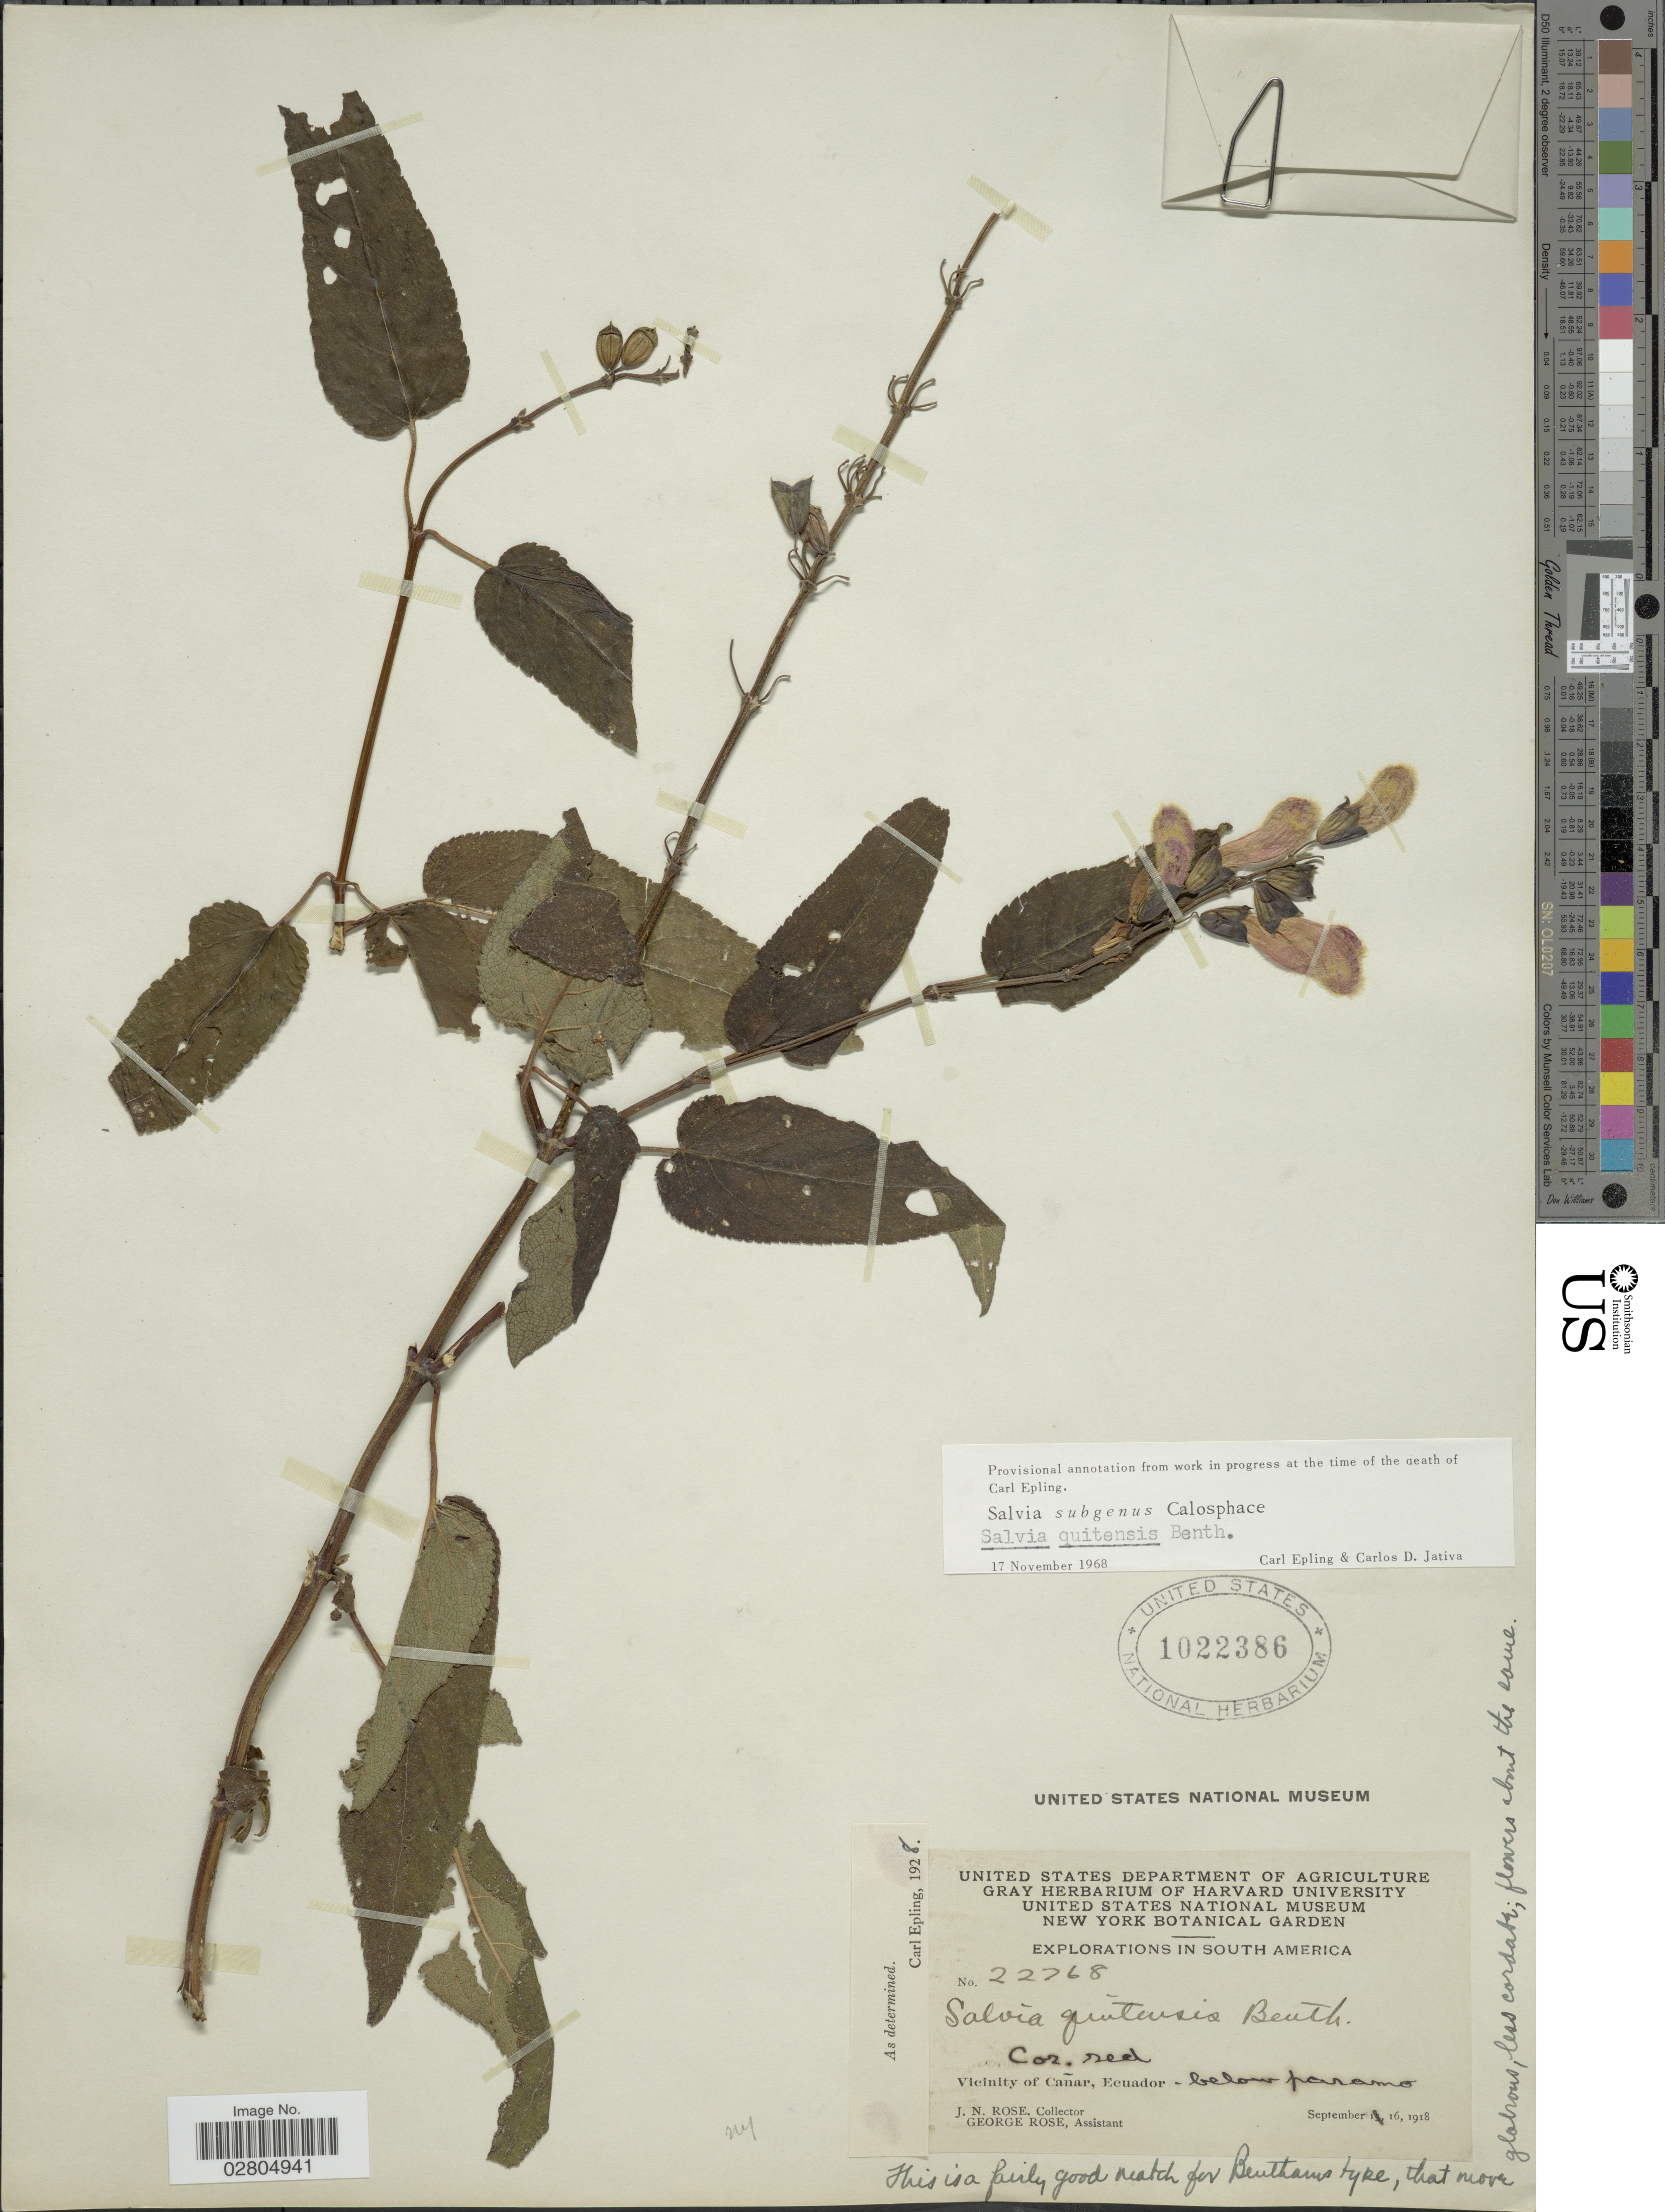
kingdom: Plantae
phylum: Tracheophyta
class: Magnoliopsida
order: Lamiales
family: Lamiaceae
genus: Salvia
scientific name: Salvia quitensis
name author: Benth.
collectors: J. N. Rose & G. Rose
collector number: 22768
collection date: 1918-09-16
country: Ecuador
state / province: Cañar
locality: Vicinity of Cañar. Below paramo.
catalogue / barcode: US 1022386